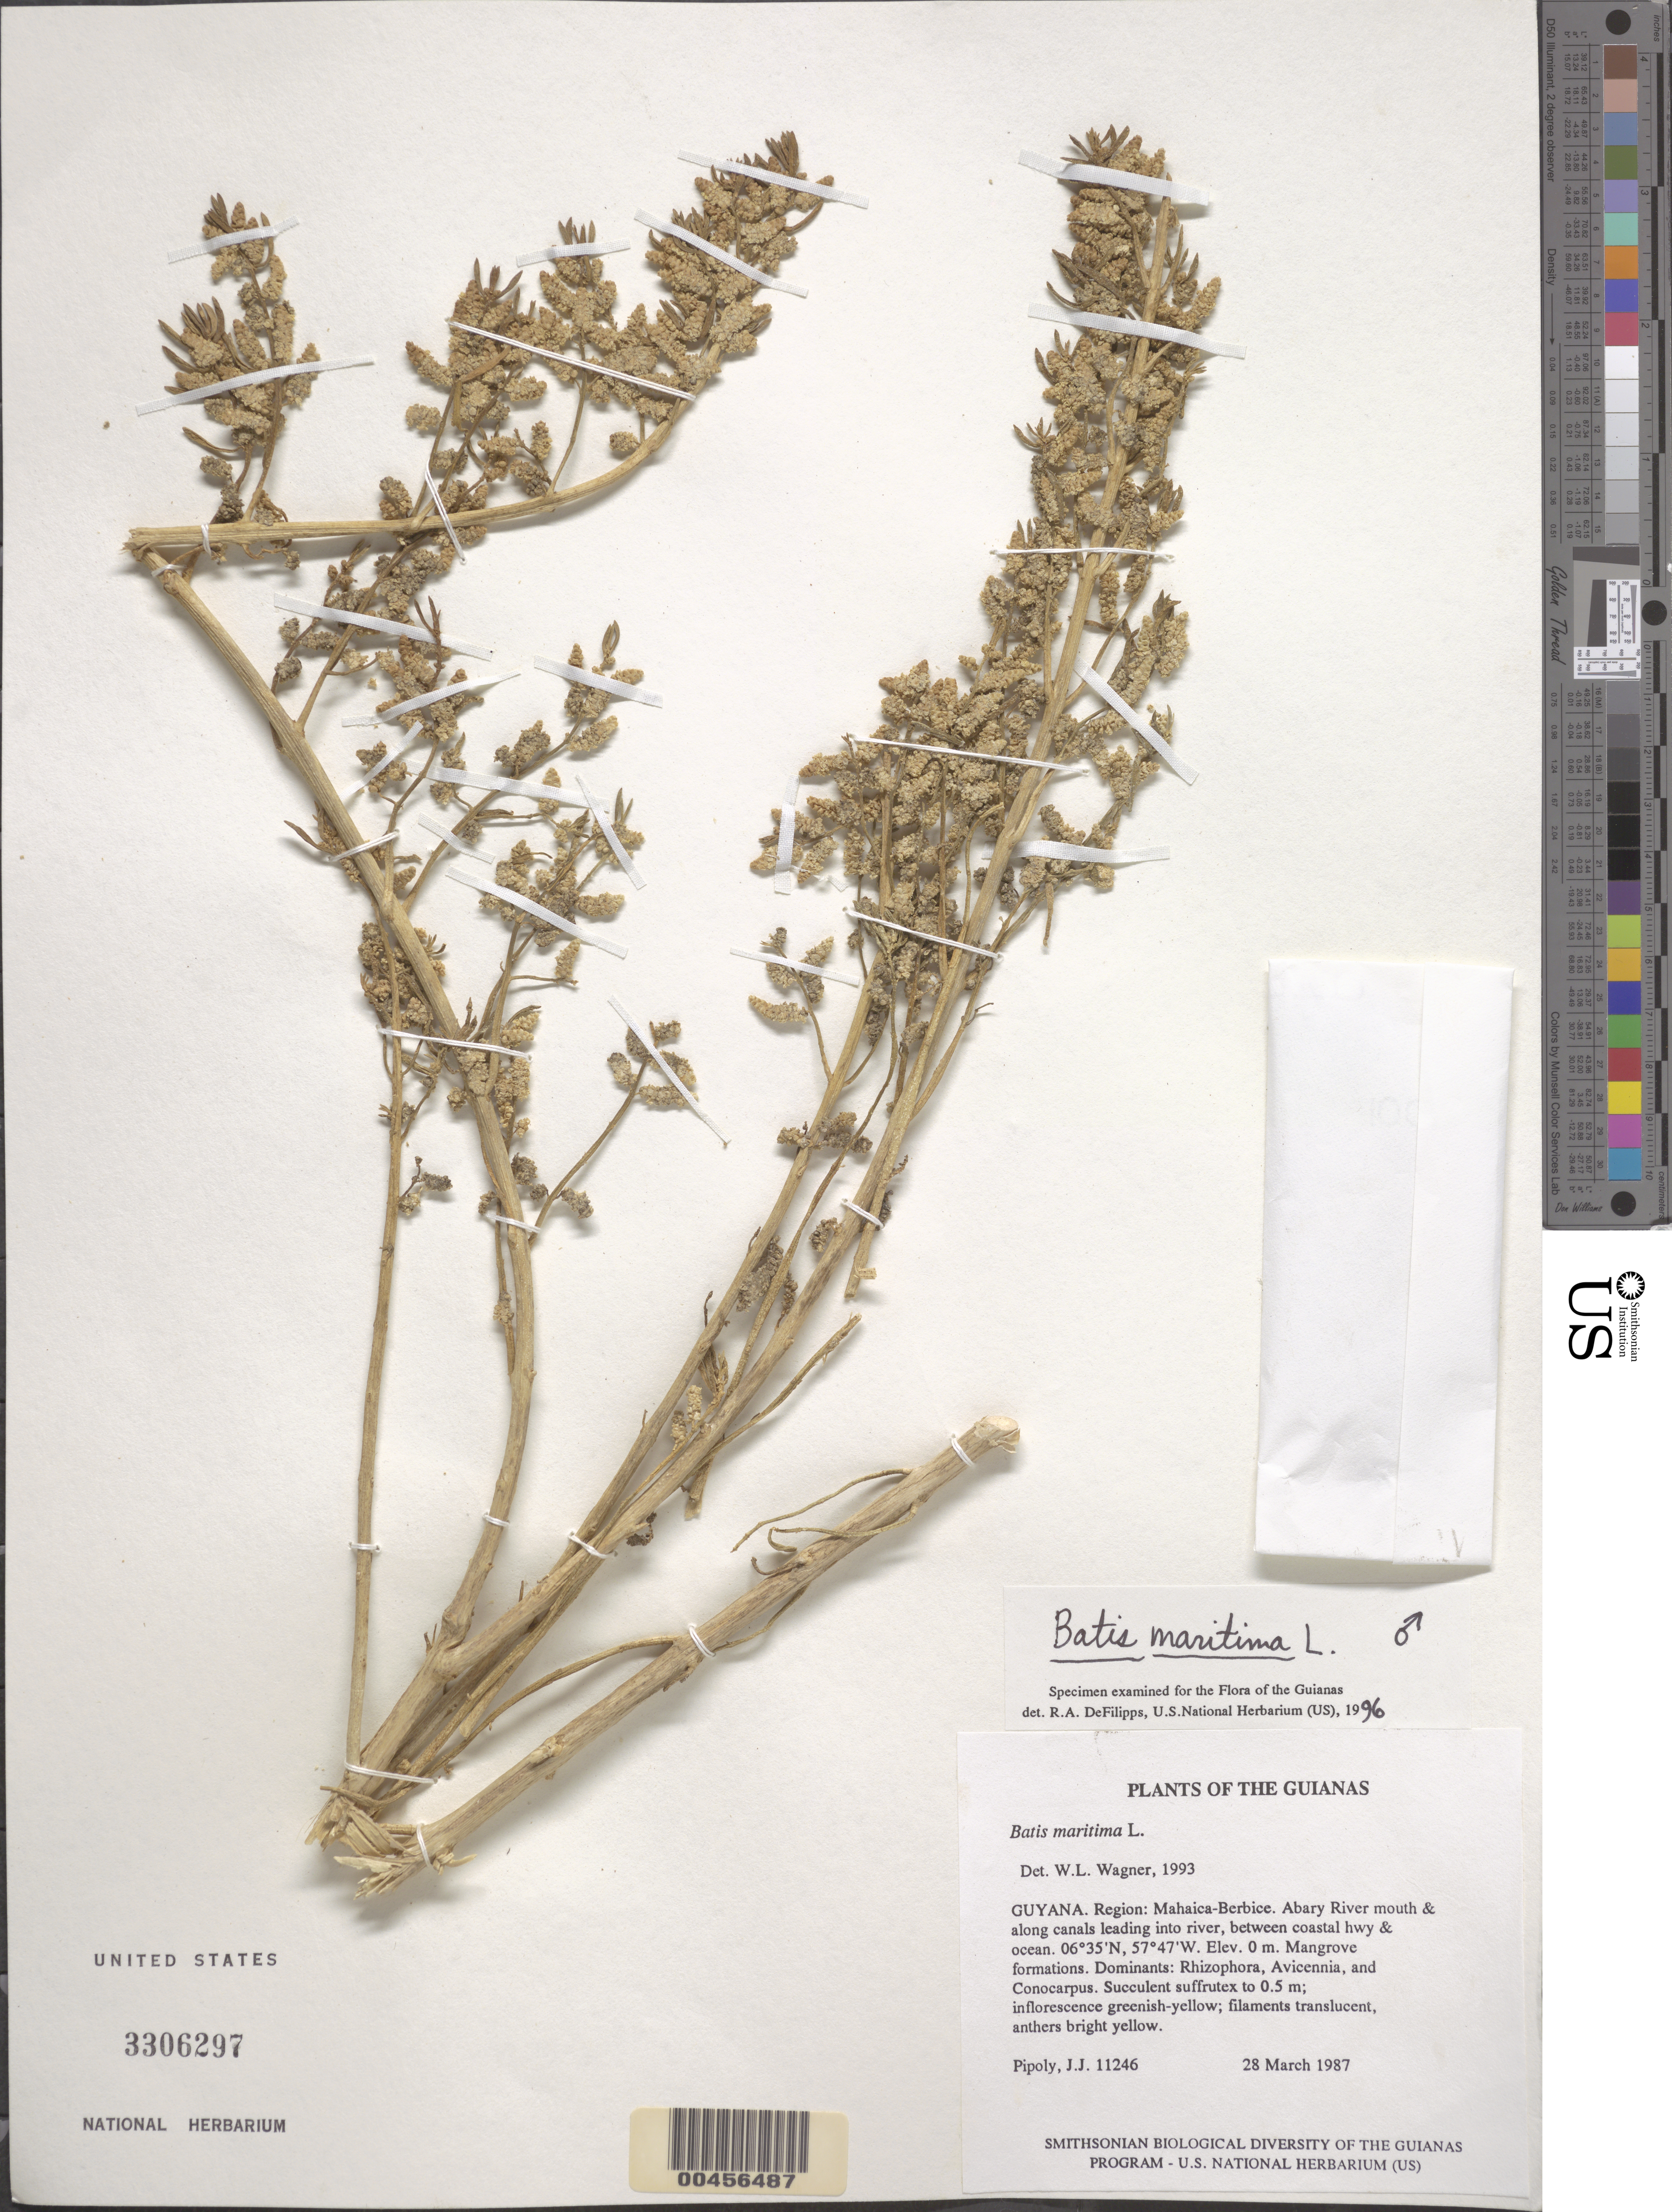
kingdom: Plantae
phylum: Tracheophyta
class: Magnoliopsida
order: Brassicales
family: Bataceae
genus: Batis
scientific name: Batis maritima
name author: L.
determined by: DeFilipps, R. A.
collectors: J. J. Pipoly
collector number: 11246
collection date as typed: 28 March 1987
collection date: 1987-03-28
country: Guyana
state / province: Mahaica-Berbice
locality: Abary River mouth & along canals leading into river, between coastal hwy & ocean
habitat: Mangrove formations. Dominants: Rhizophora, Avicennia, and Conocarpus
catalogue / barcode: US 3306297